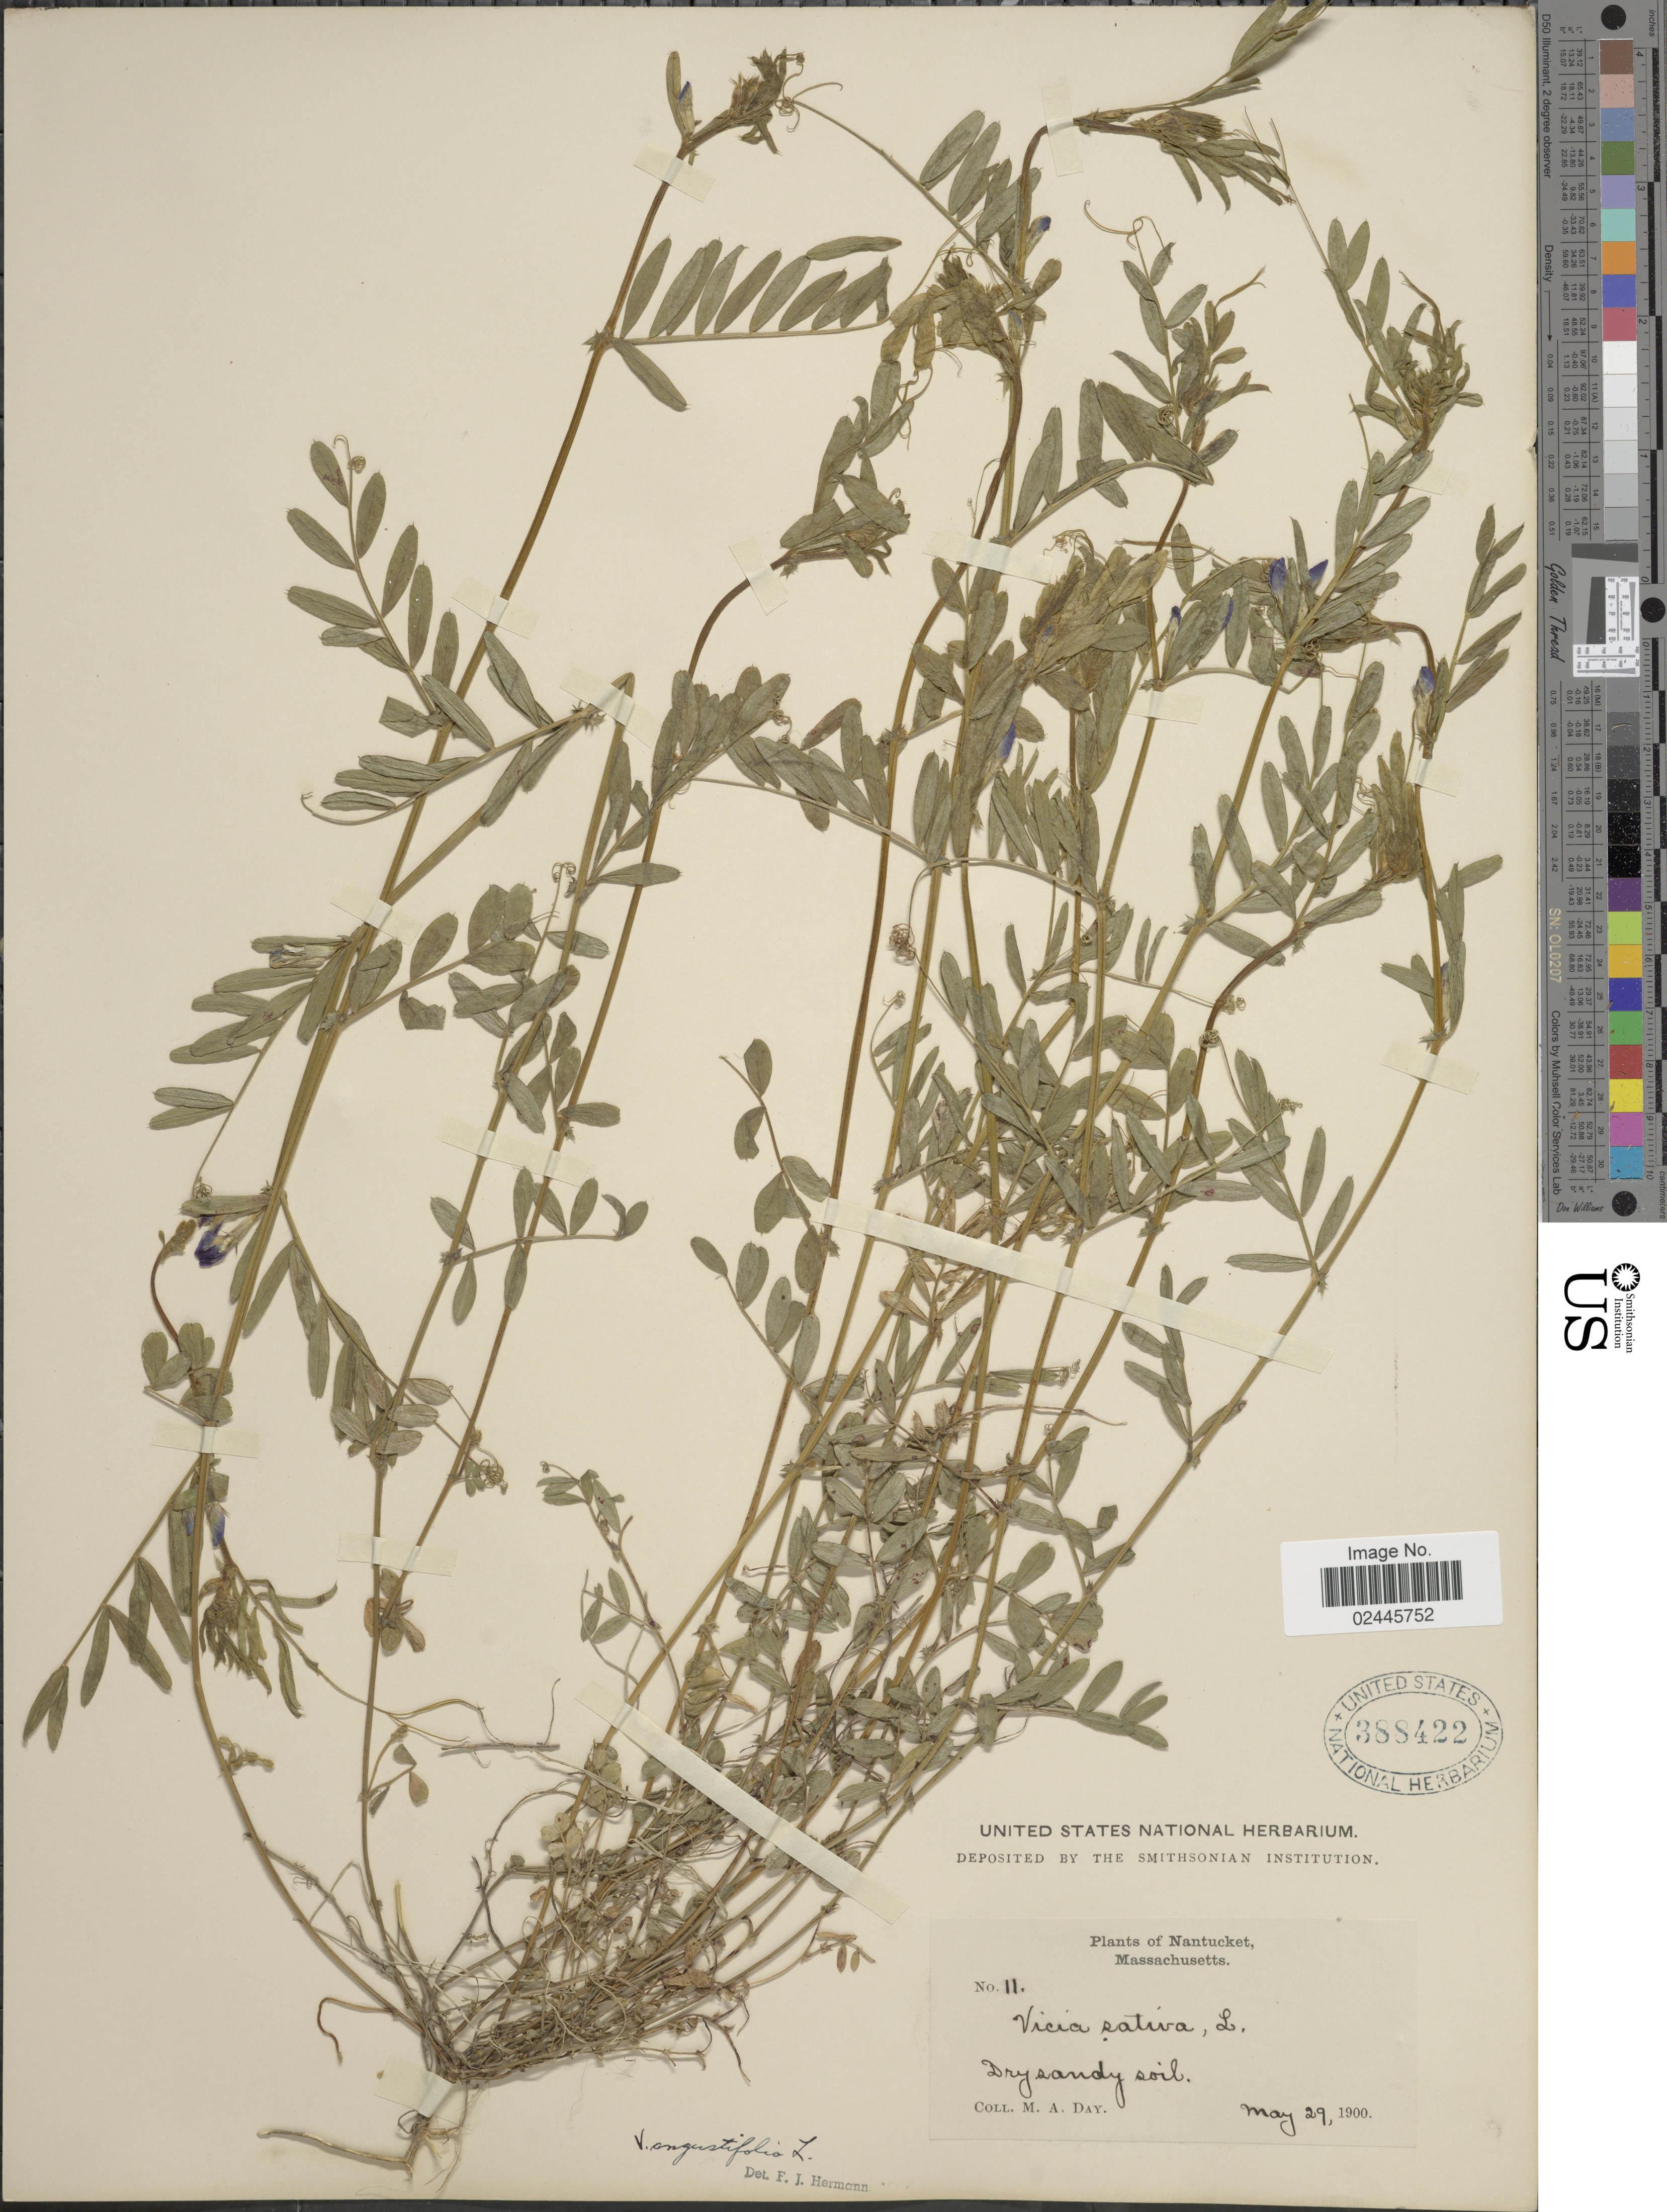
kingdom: Plantae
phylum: Tracheophyta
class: Magnoliopsida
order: Fabales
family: Fabaceae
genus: Vicia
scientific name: Vicia angustifolia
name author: L.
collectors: M. Day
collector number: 11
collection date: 1900-05-29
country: United States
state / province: Massachusetts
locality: Nanthucket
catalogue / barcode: US 388422